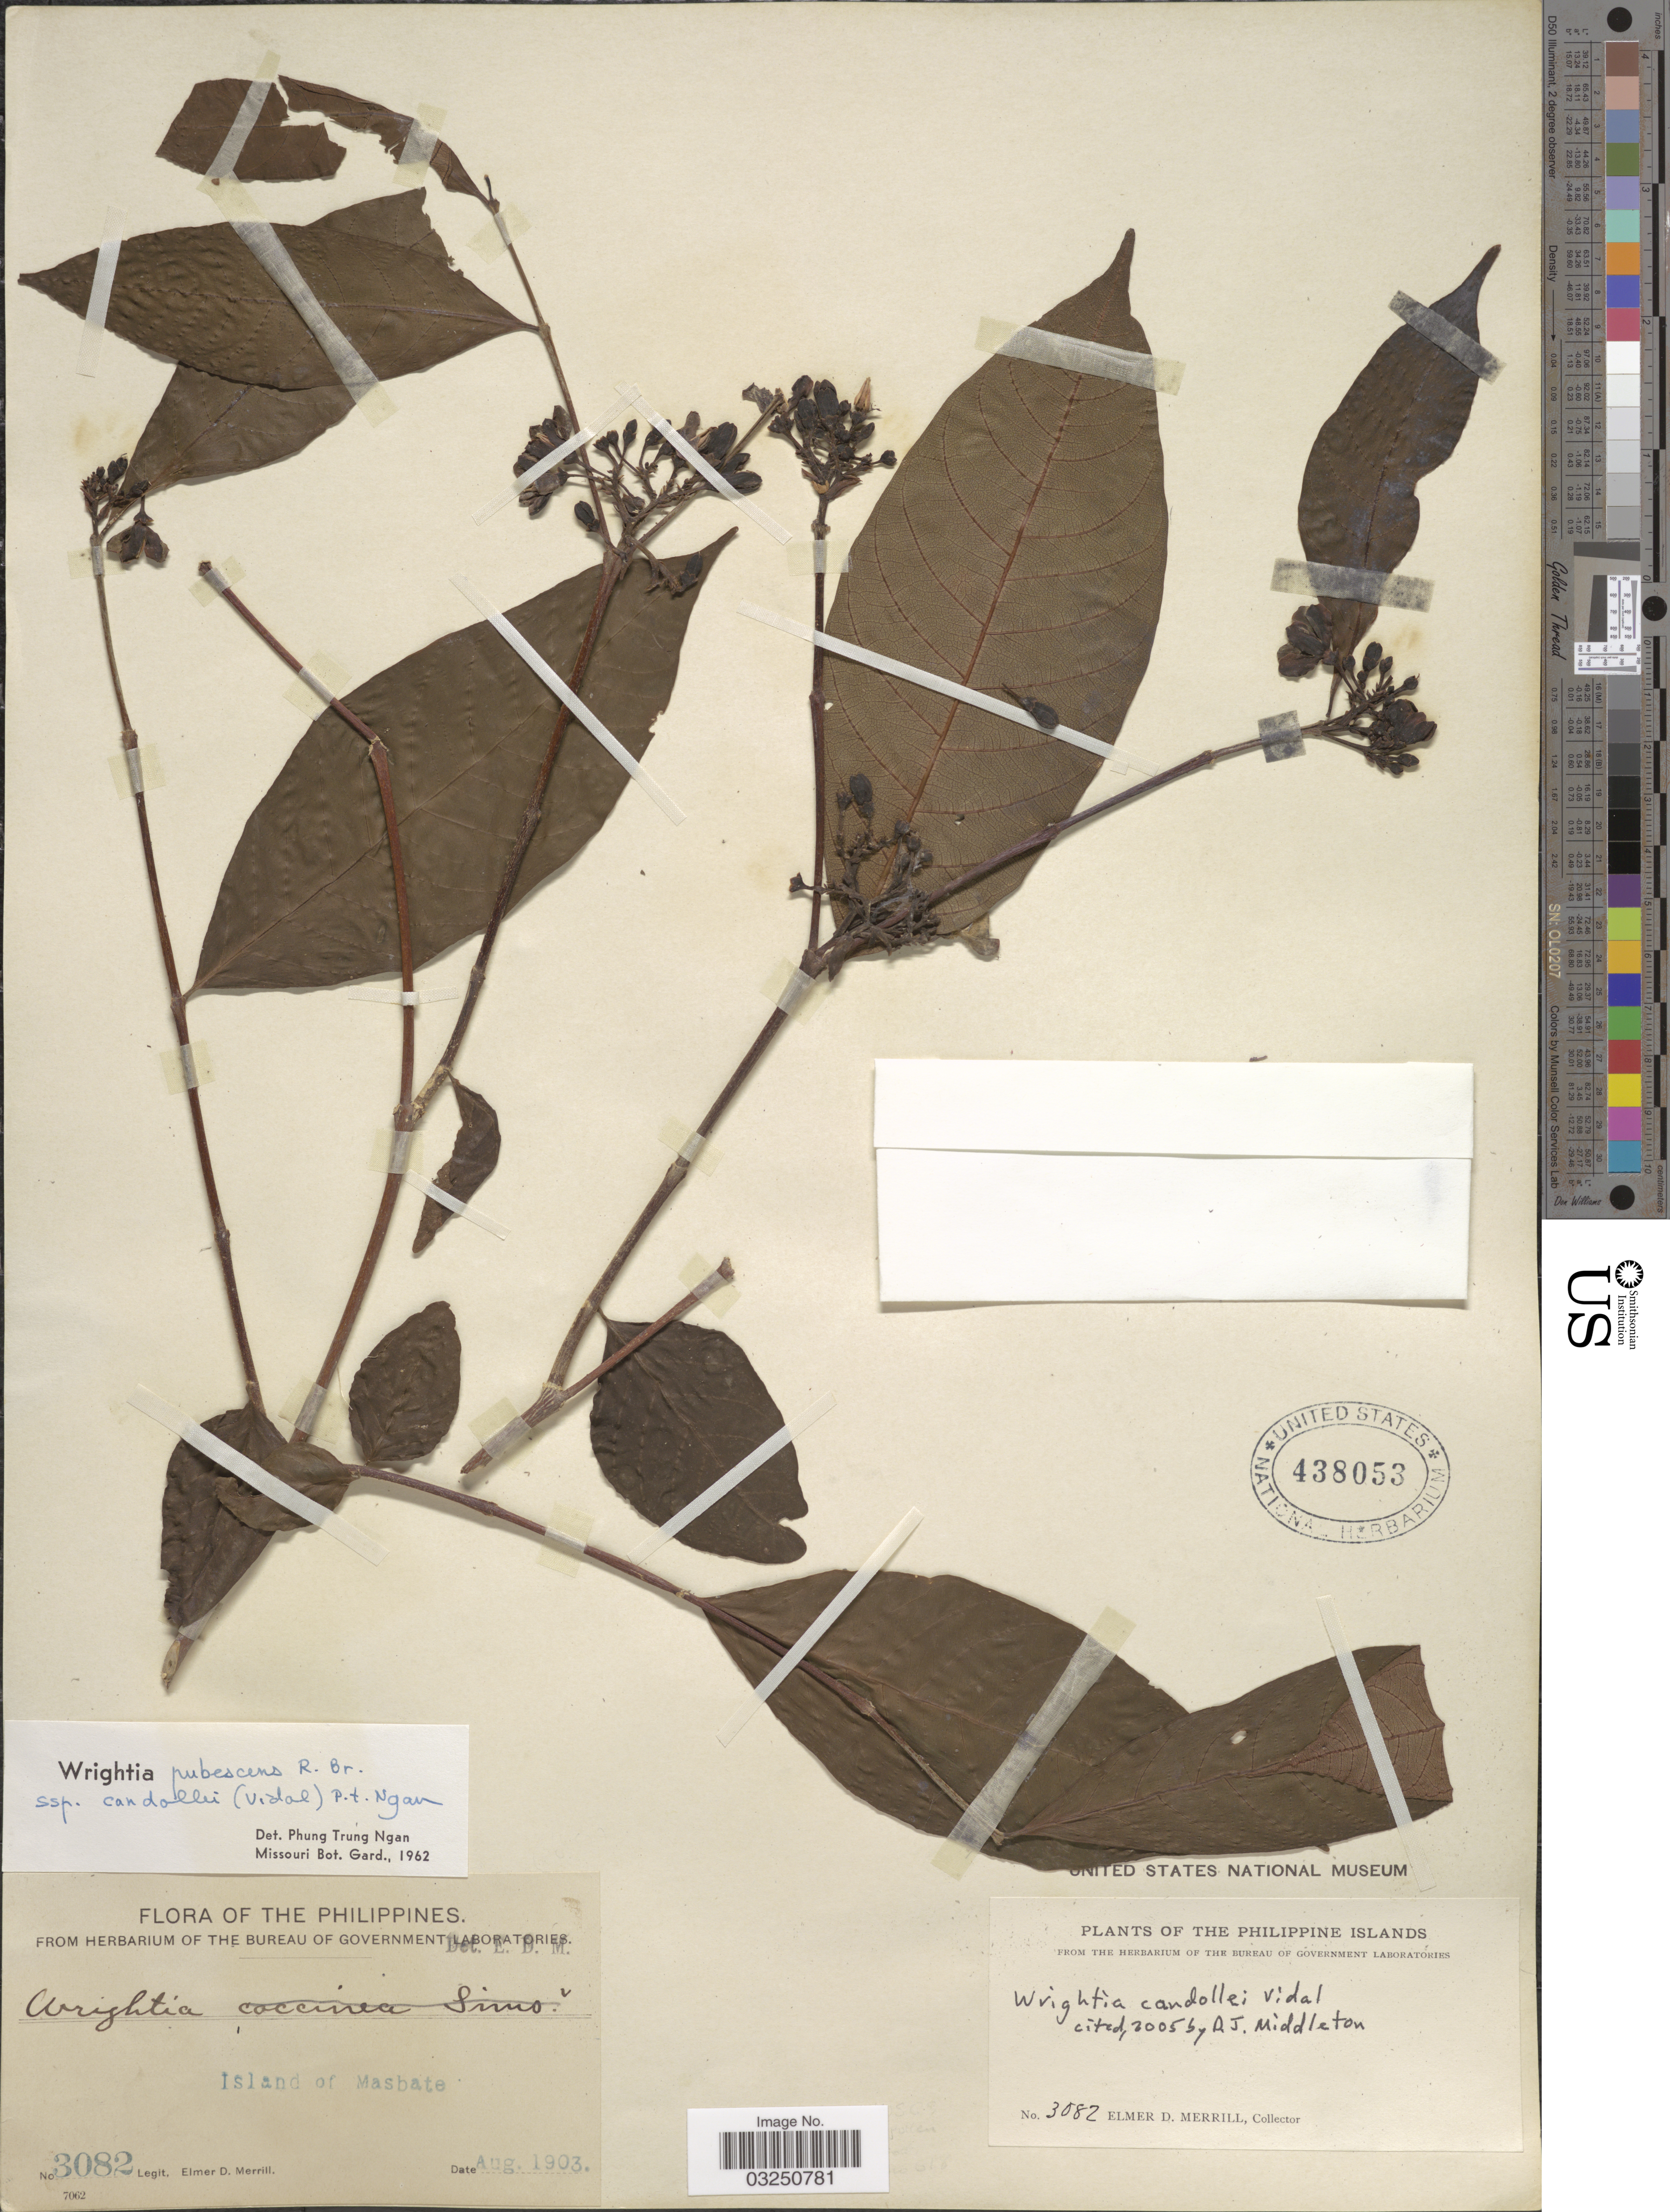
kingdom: Plantae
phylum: Tracheophyta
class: Magnoliopsida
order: Gentianales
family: Apocynaceae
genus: Wrightia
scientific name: Wrightia candollei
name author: Vidal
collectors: E. D. Merrill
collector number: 3082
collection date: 1903-08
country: Philippines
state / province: Bicol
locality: Island of Masbate.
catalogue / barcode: US 438053